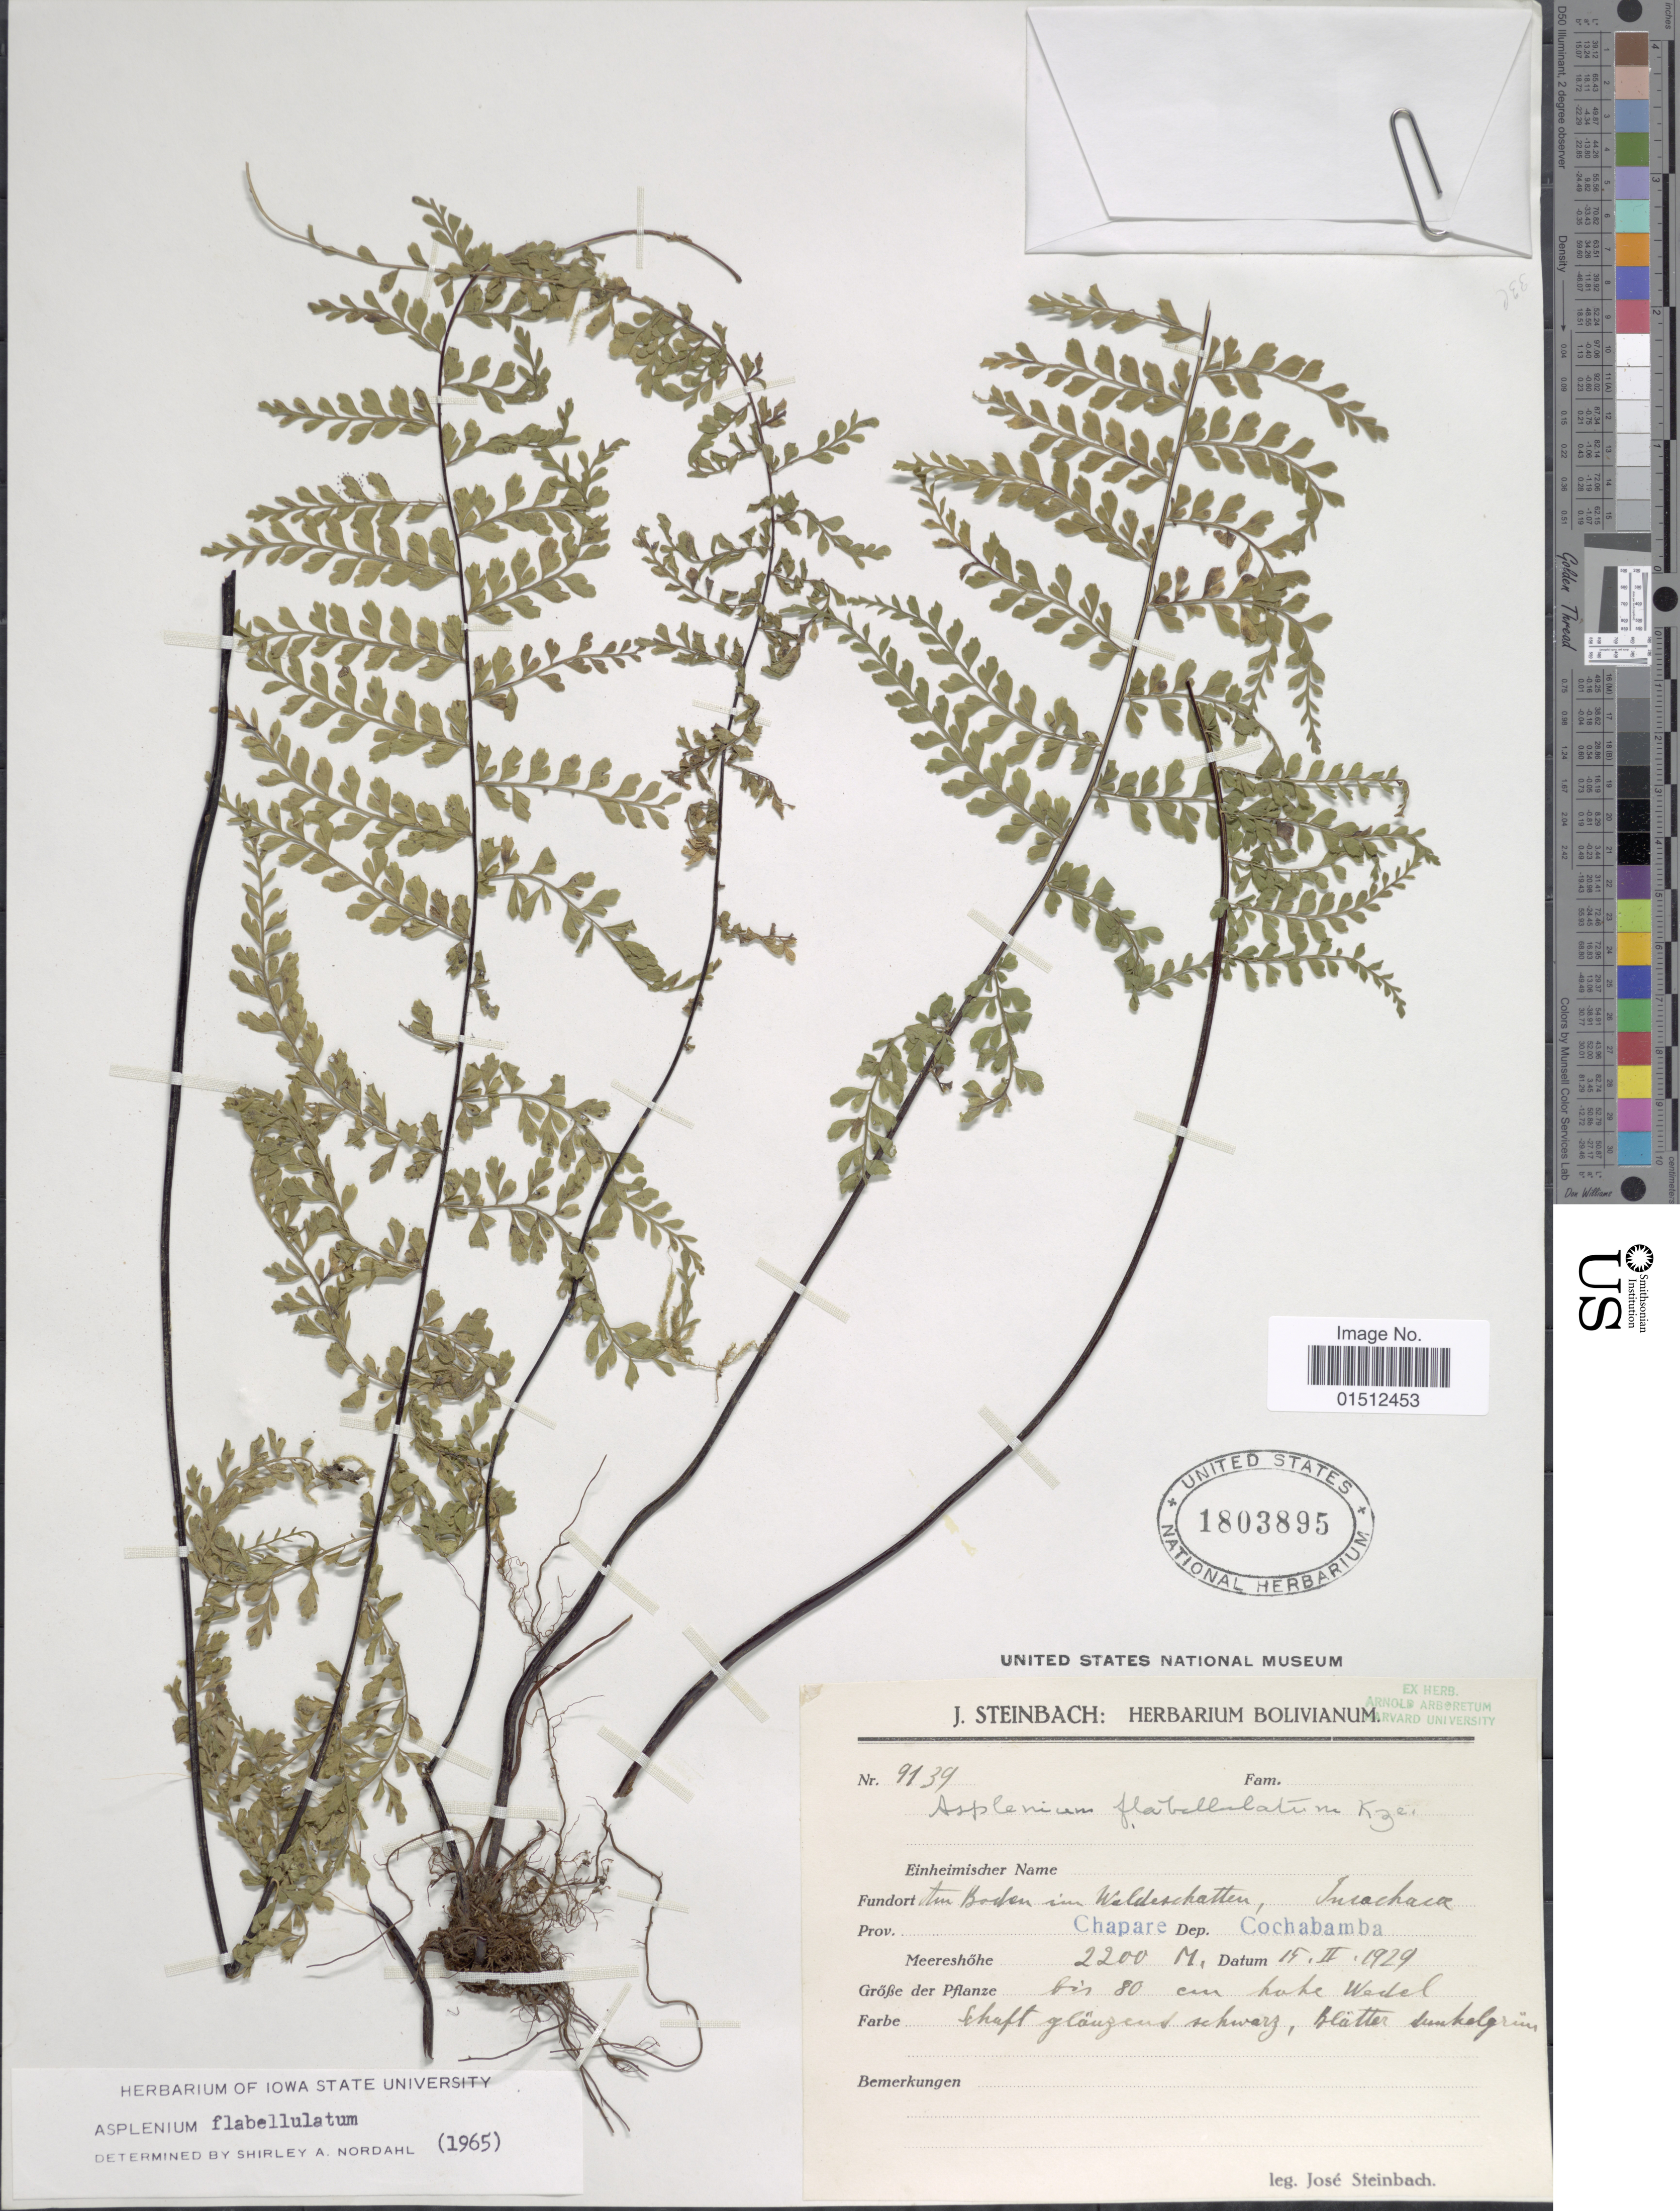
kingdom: Plantae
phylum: Tracheophyta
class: Polypodiopsida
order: Polypodiales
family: Aspleniaceae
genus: Asplenium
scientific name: Asplenium radicans var. dentatum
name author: (Klotzsch) Bonap.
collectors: J. Steinbach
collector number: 9139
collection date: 1929-02-15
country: Bolivia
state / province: Cochabamba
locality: Incachaca Prov. Chapare, Dep. Cochabamba.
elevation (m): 2200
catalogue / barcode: US 1803895